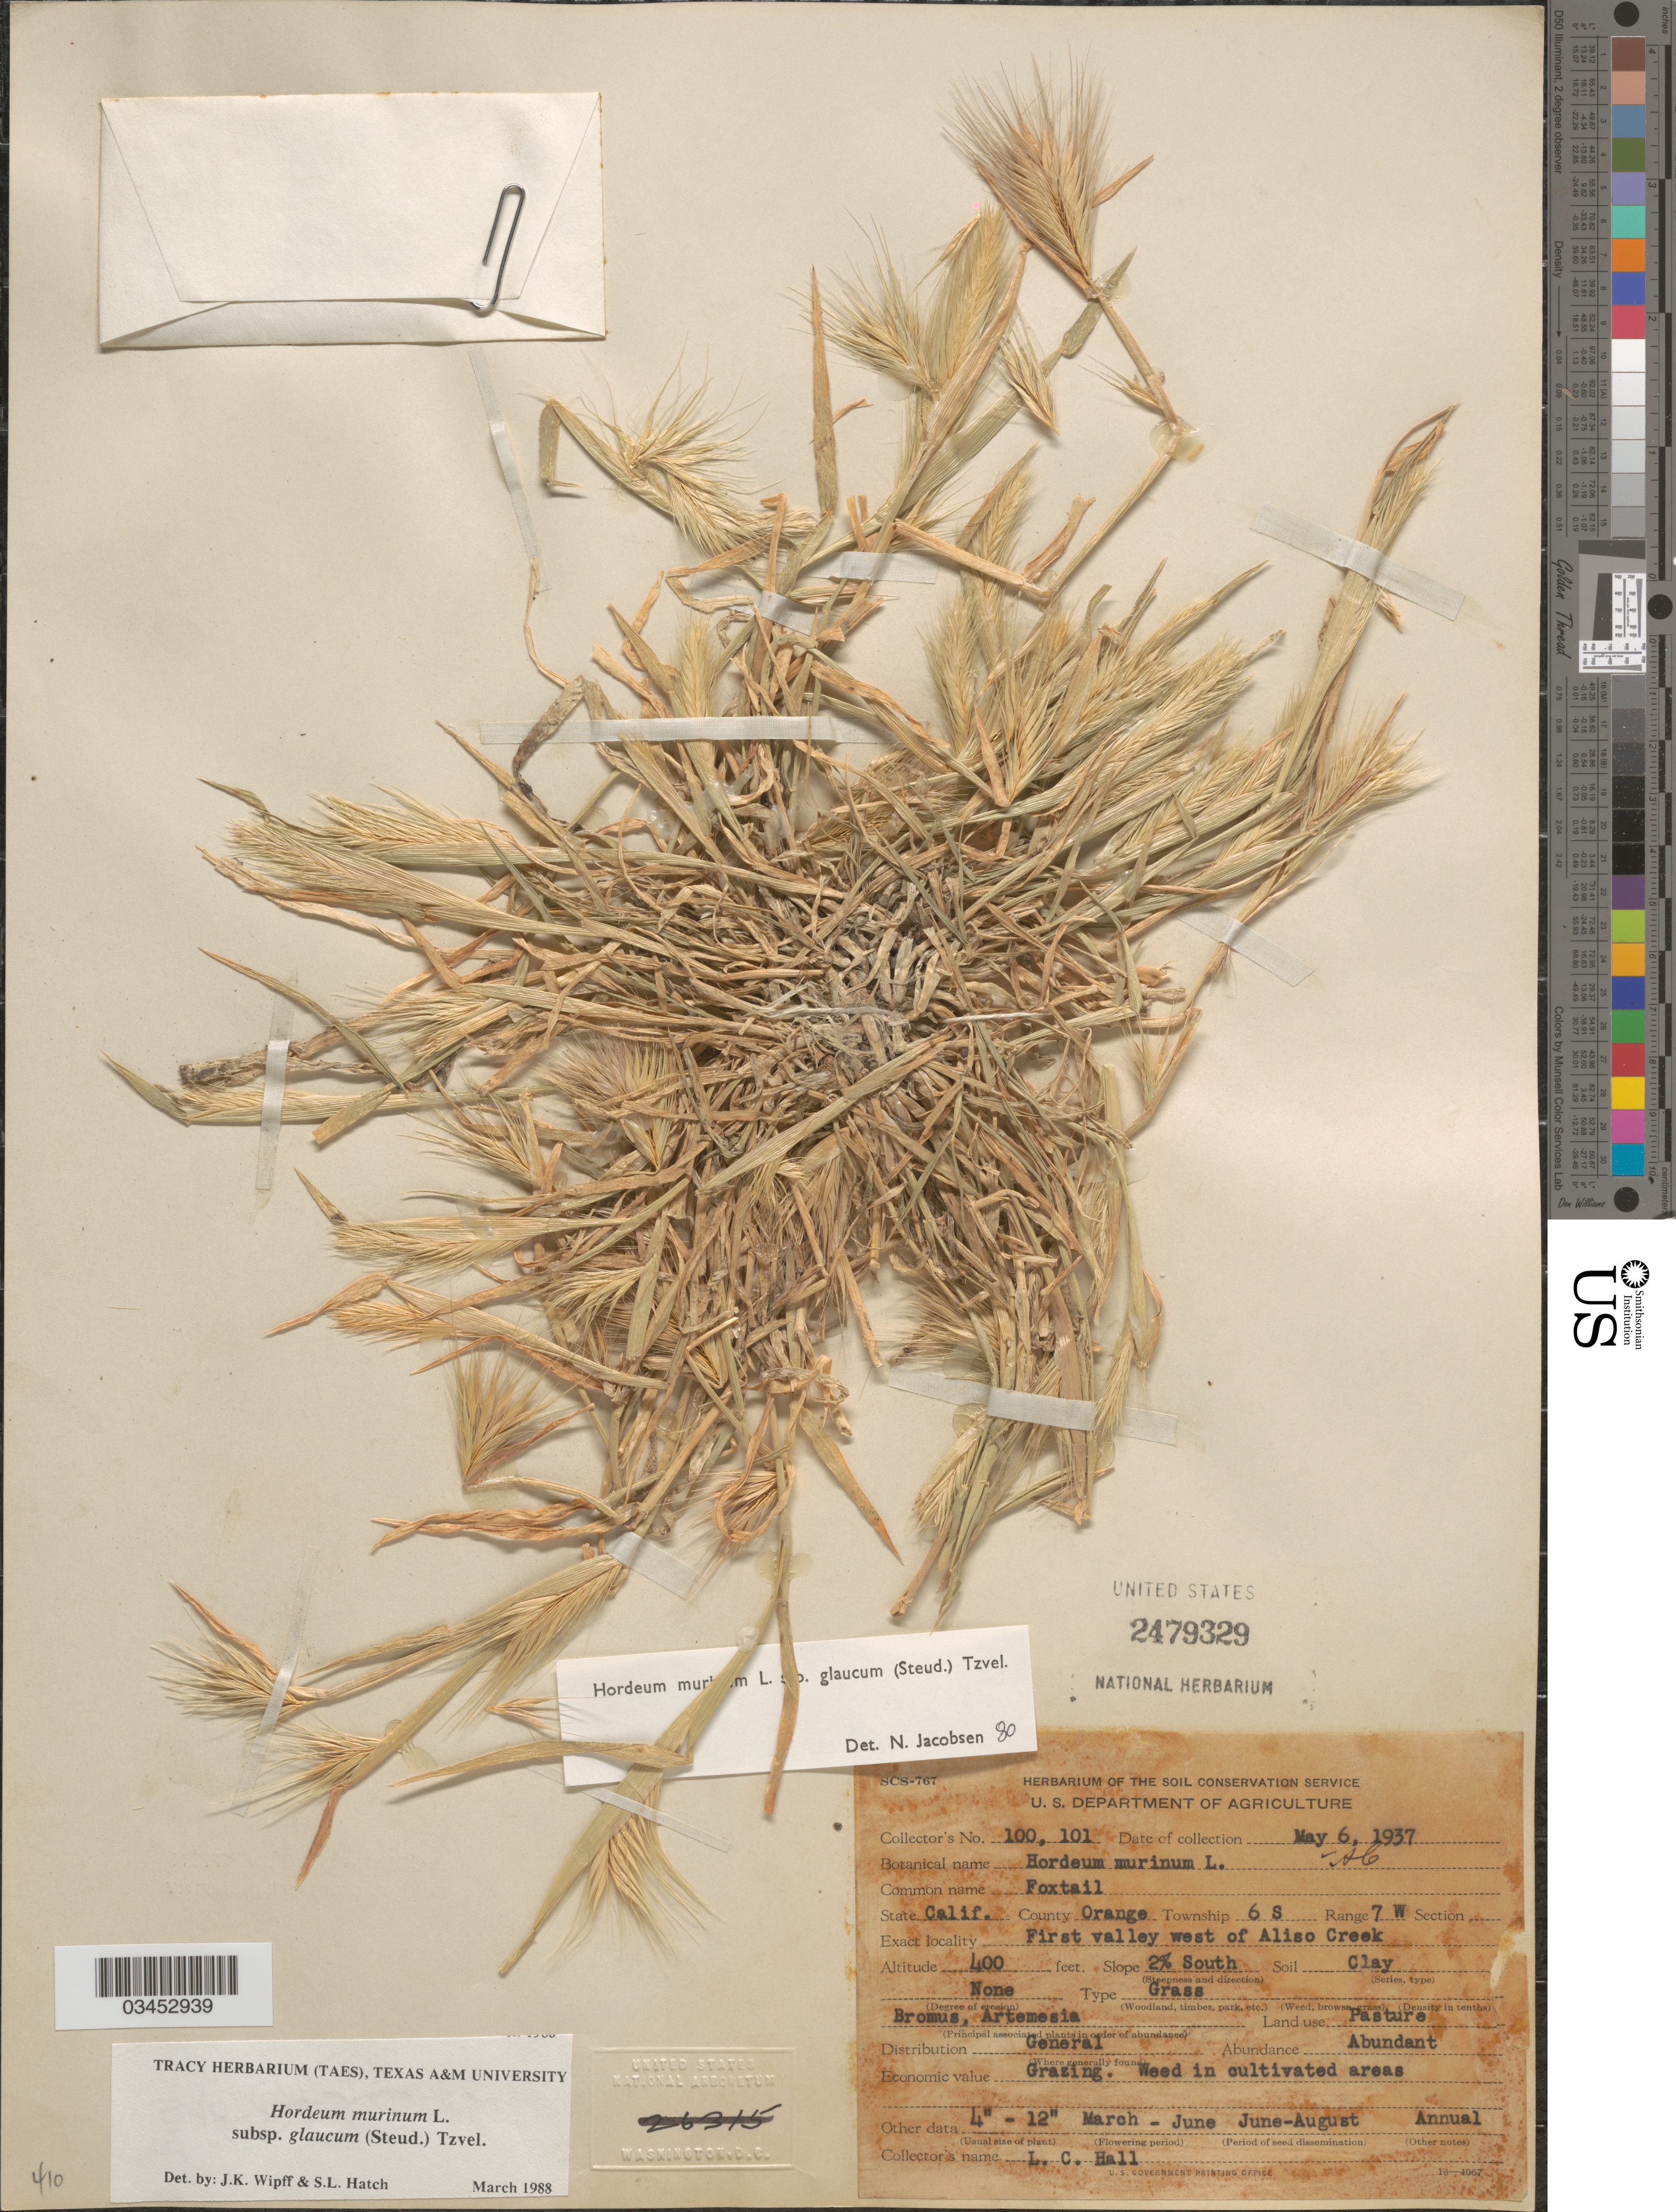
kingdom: Plantae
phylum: Tracheophyta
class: Liliopsida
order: Poales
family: Poaceae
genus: Hordeum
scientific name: Hordeum murinum subsp. glaucum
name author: (Steud.) Tzvelev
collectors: L. Hall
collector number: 100, 101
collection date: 1937-05-06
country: United States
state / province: California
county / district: Orange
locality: County Orange. Township 68. Range 7W. First valley west of Aliso Creek.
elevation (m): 122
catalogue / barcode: US 2479329